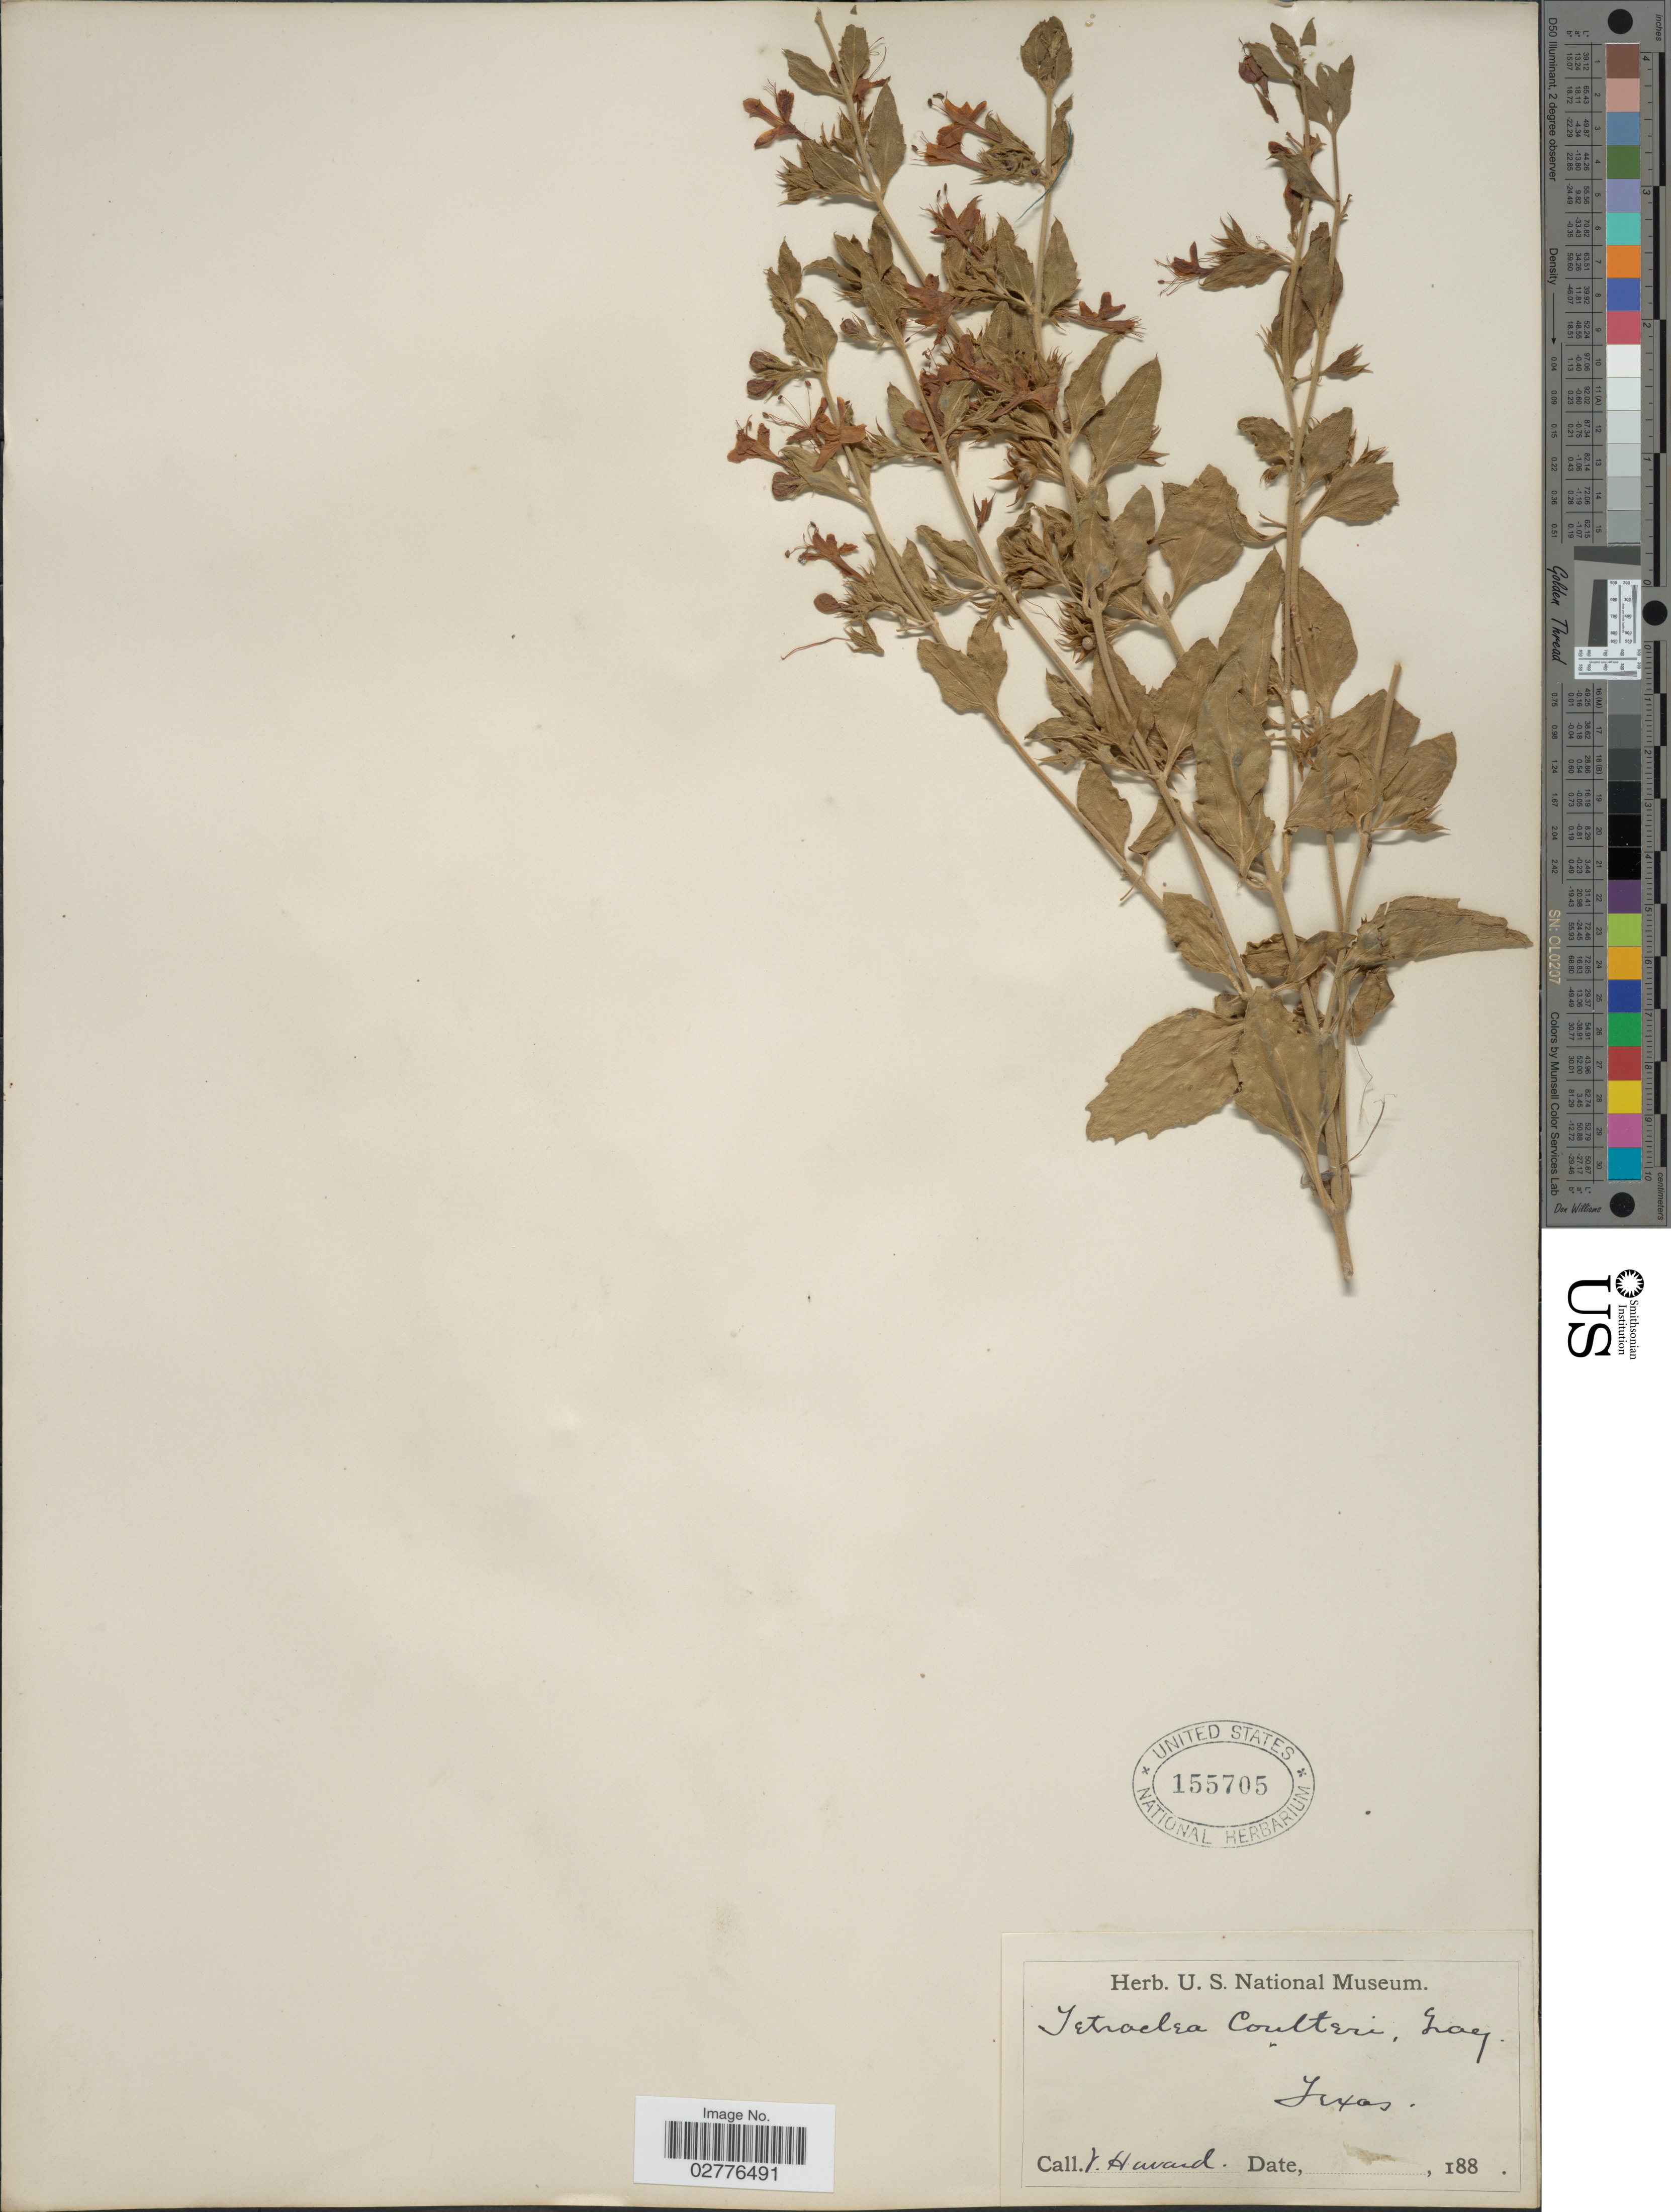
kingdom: Plantae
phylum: Tracheophyta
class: Magnoliopsida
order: Lamiales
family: Lamiaceae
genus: Tetraclea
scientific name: Tetraclea coulteri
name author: A. Gray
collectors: V. Havard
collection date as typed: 188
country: United States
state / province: Texas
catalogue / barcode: US 155705